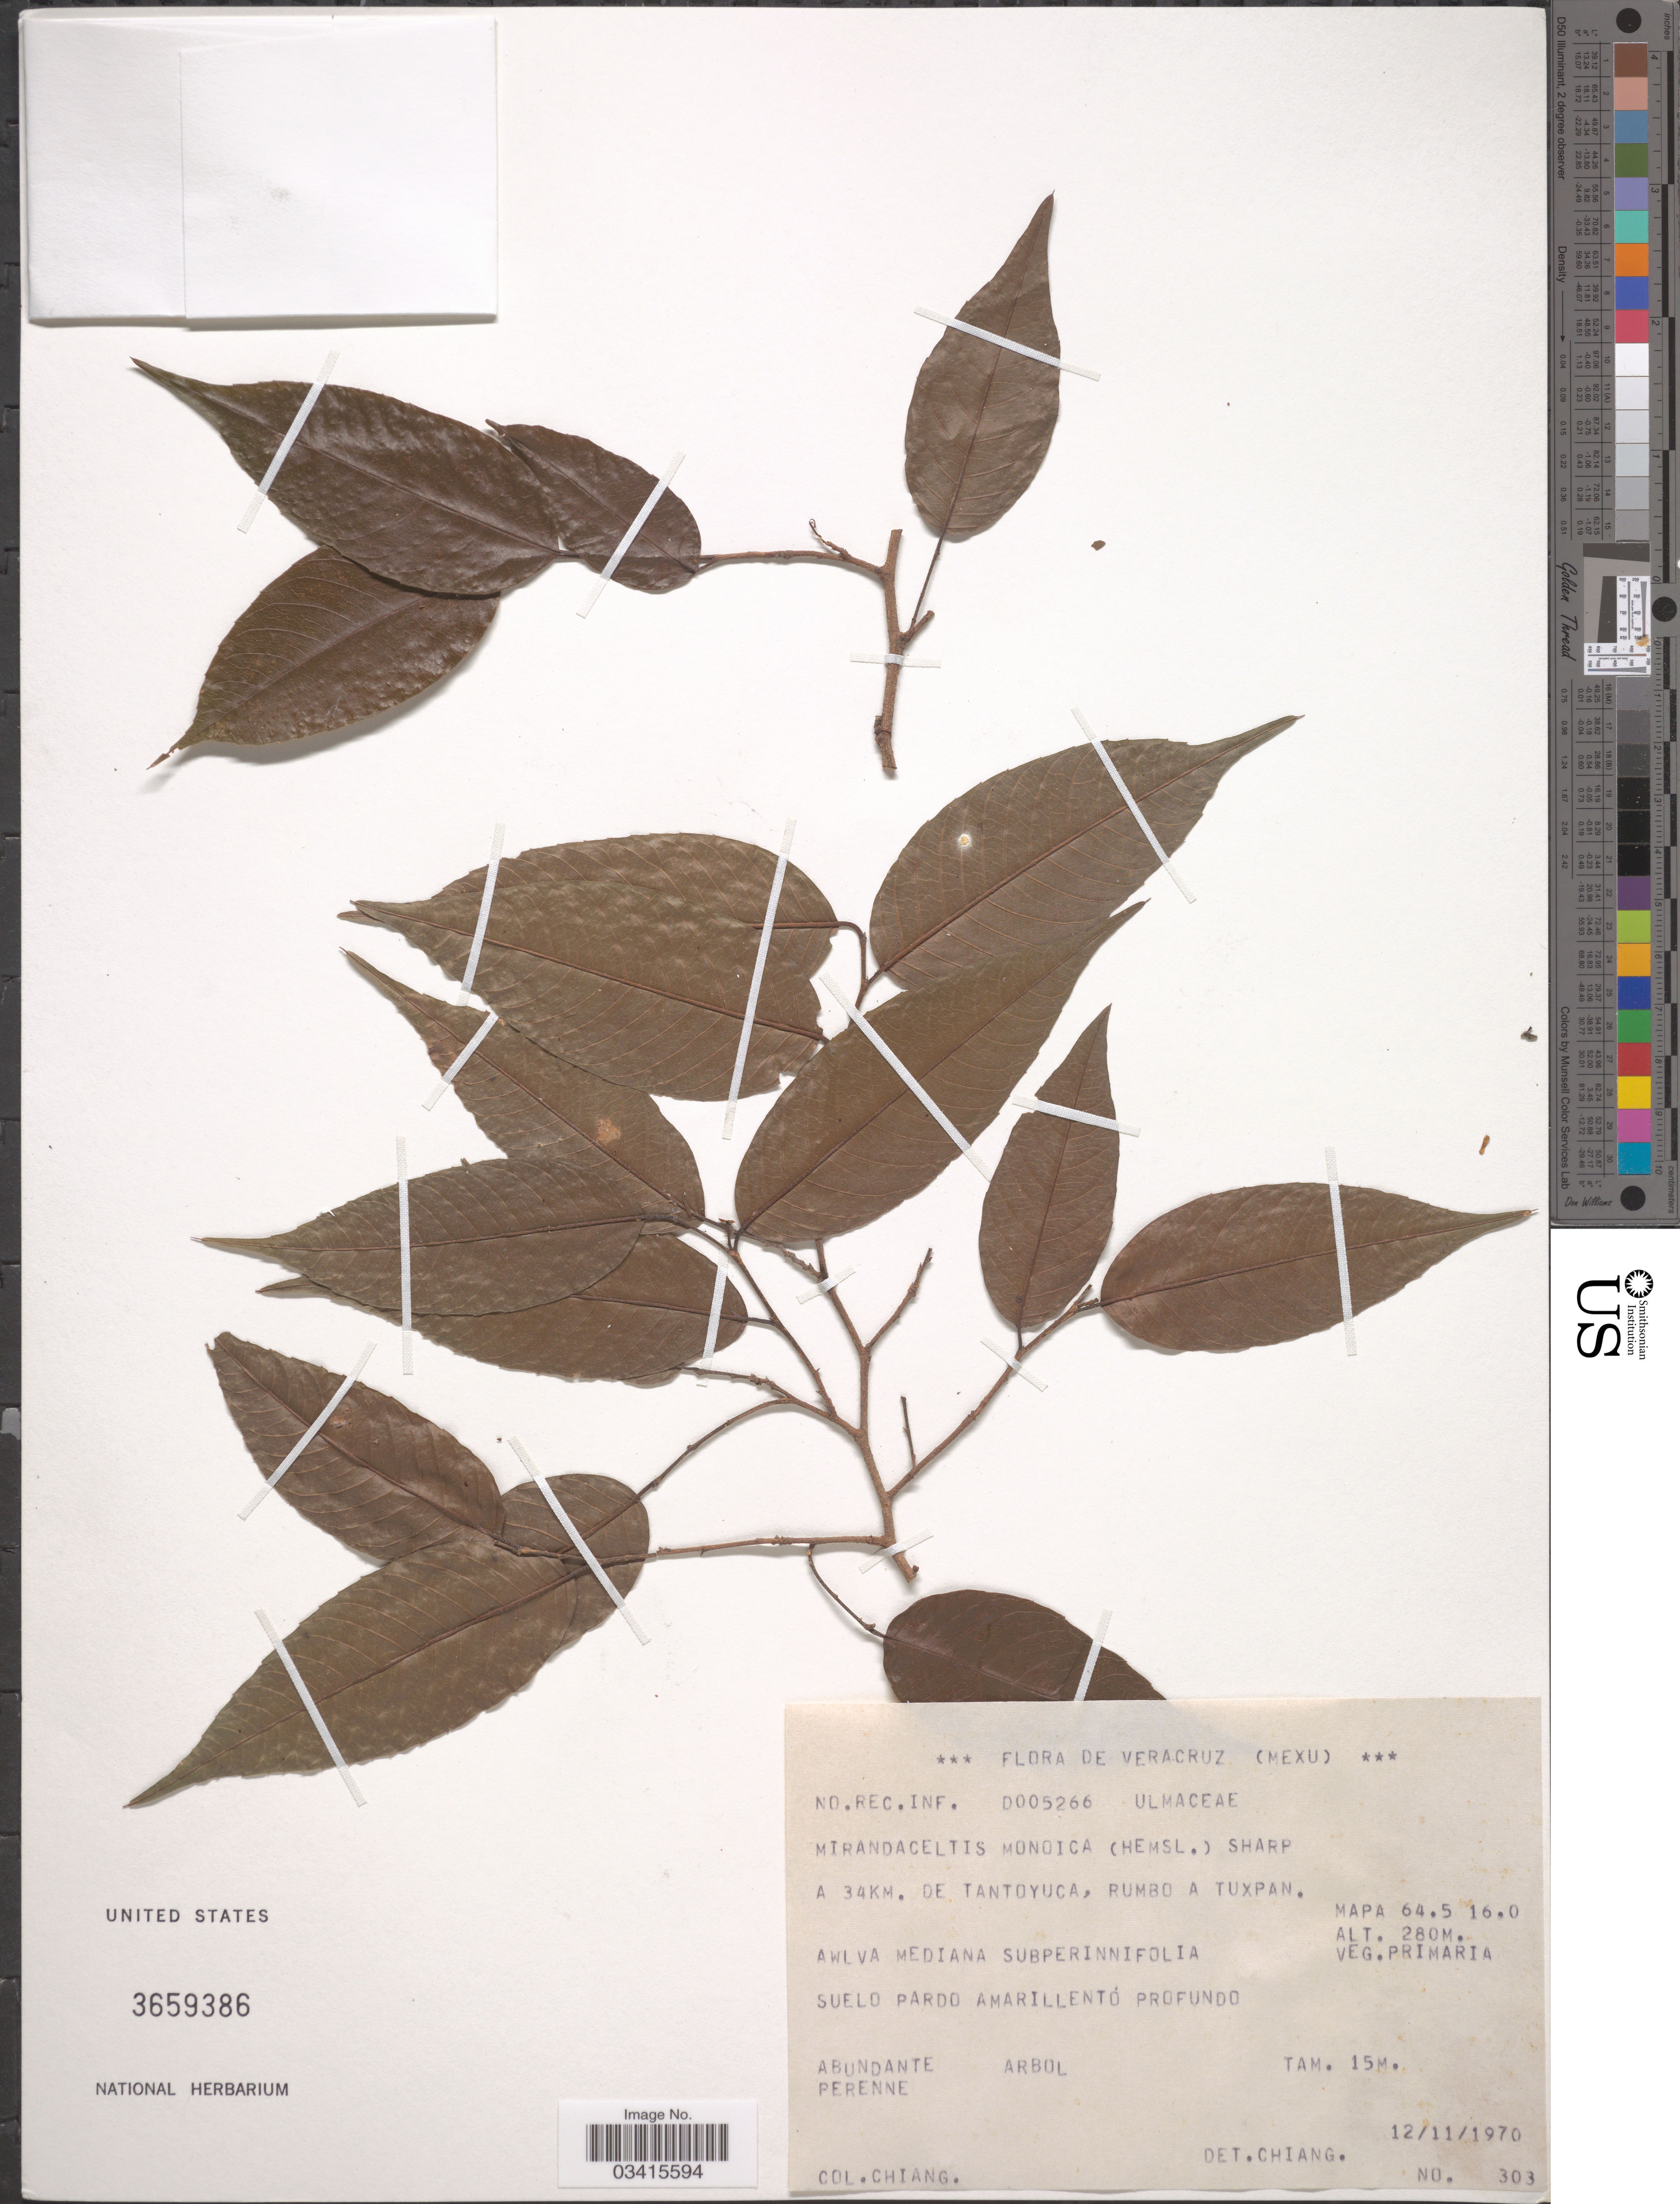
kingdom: Plantae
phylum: Tracheophyta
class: Magnoliopsida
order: Rosales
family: Cannabaceae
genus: Aphananthe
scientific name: Aphananthe monoica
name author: (Hemsl.) J.-F. Leroy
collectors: -. Chiang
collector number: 303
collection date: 1970-11-12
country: Mexico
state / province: Veracruz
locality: Veracruz. A 34Km. de Tantoyuca, rumbo a Tuxpan. Mapa 64.5 16.0.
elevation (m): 280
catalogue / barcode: US 3659386